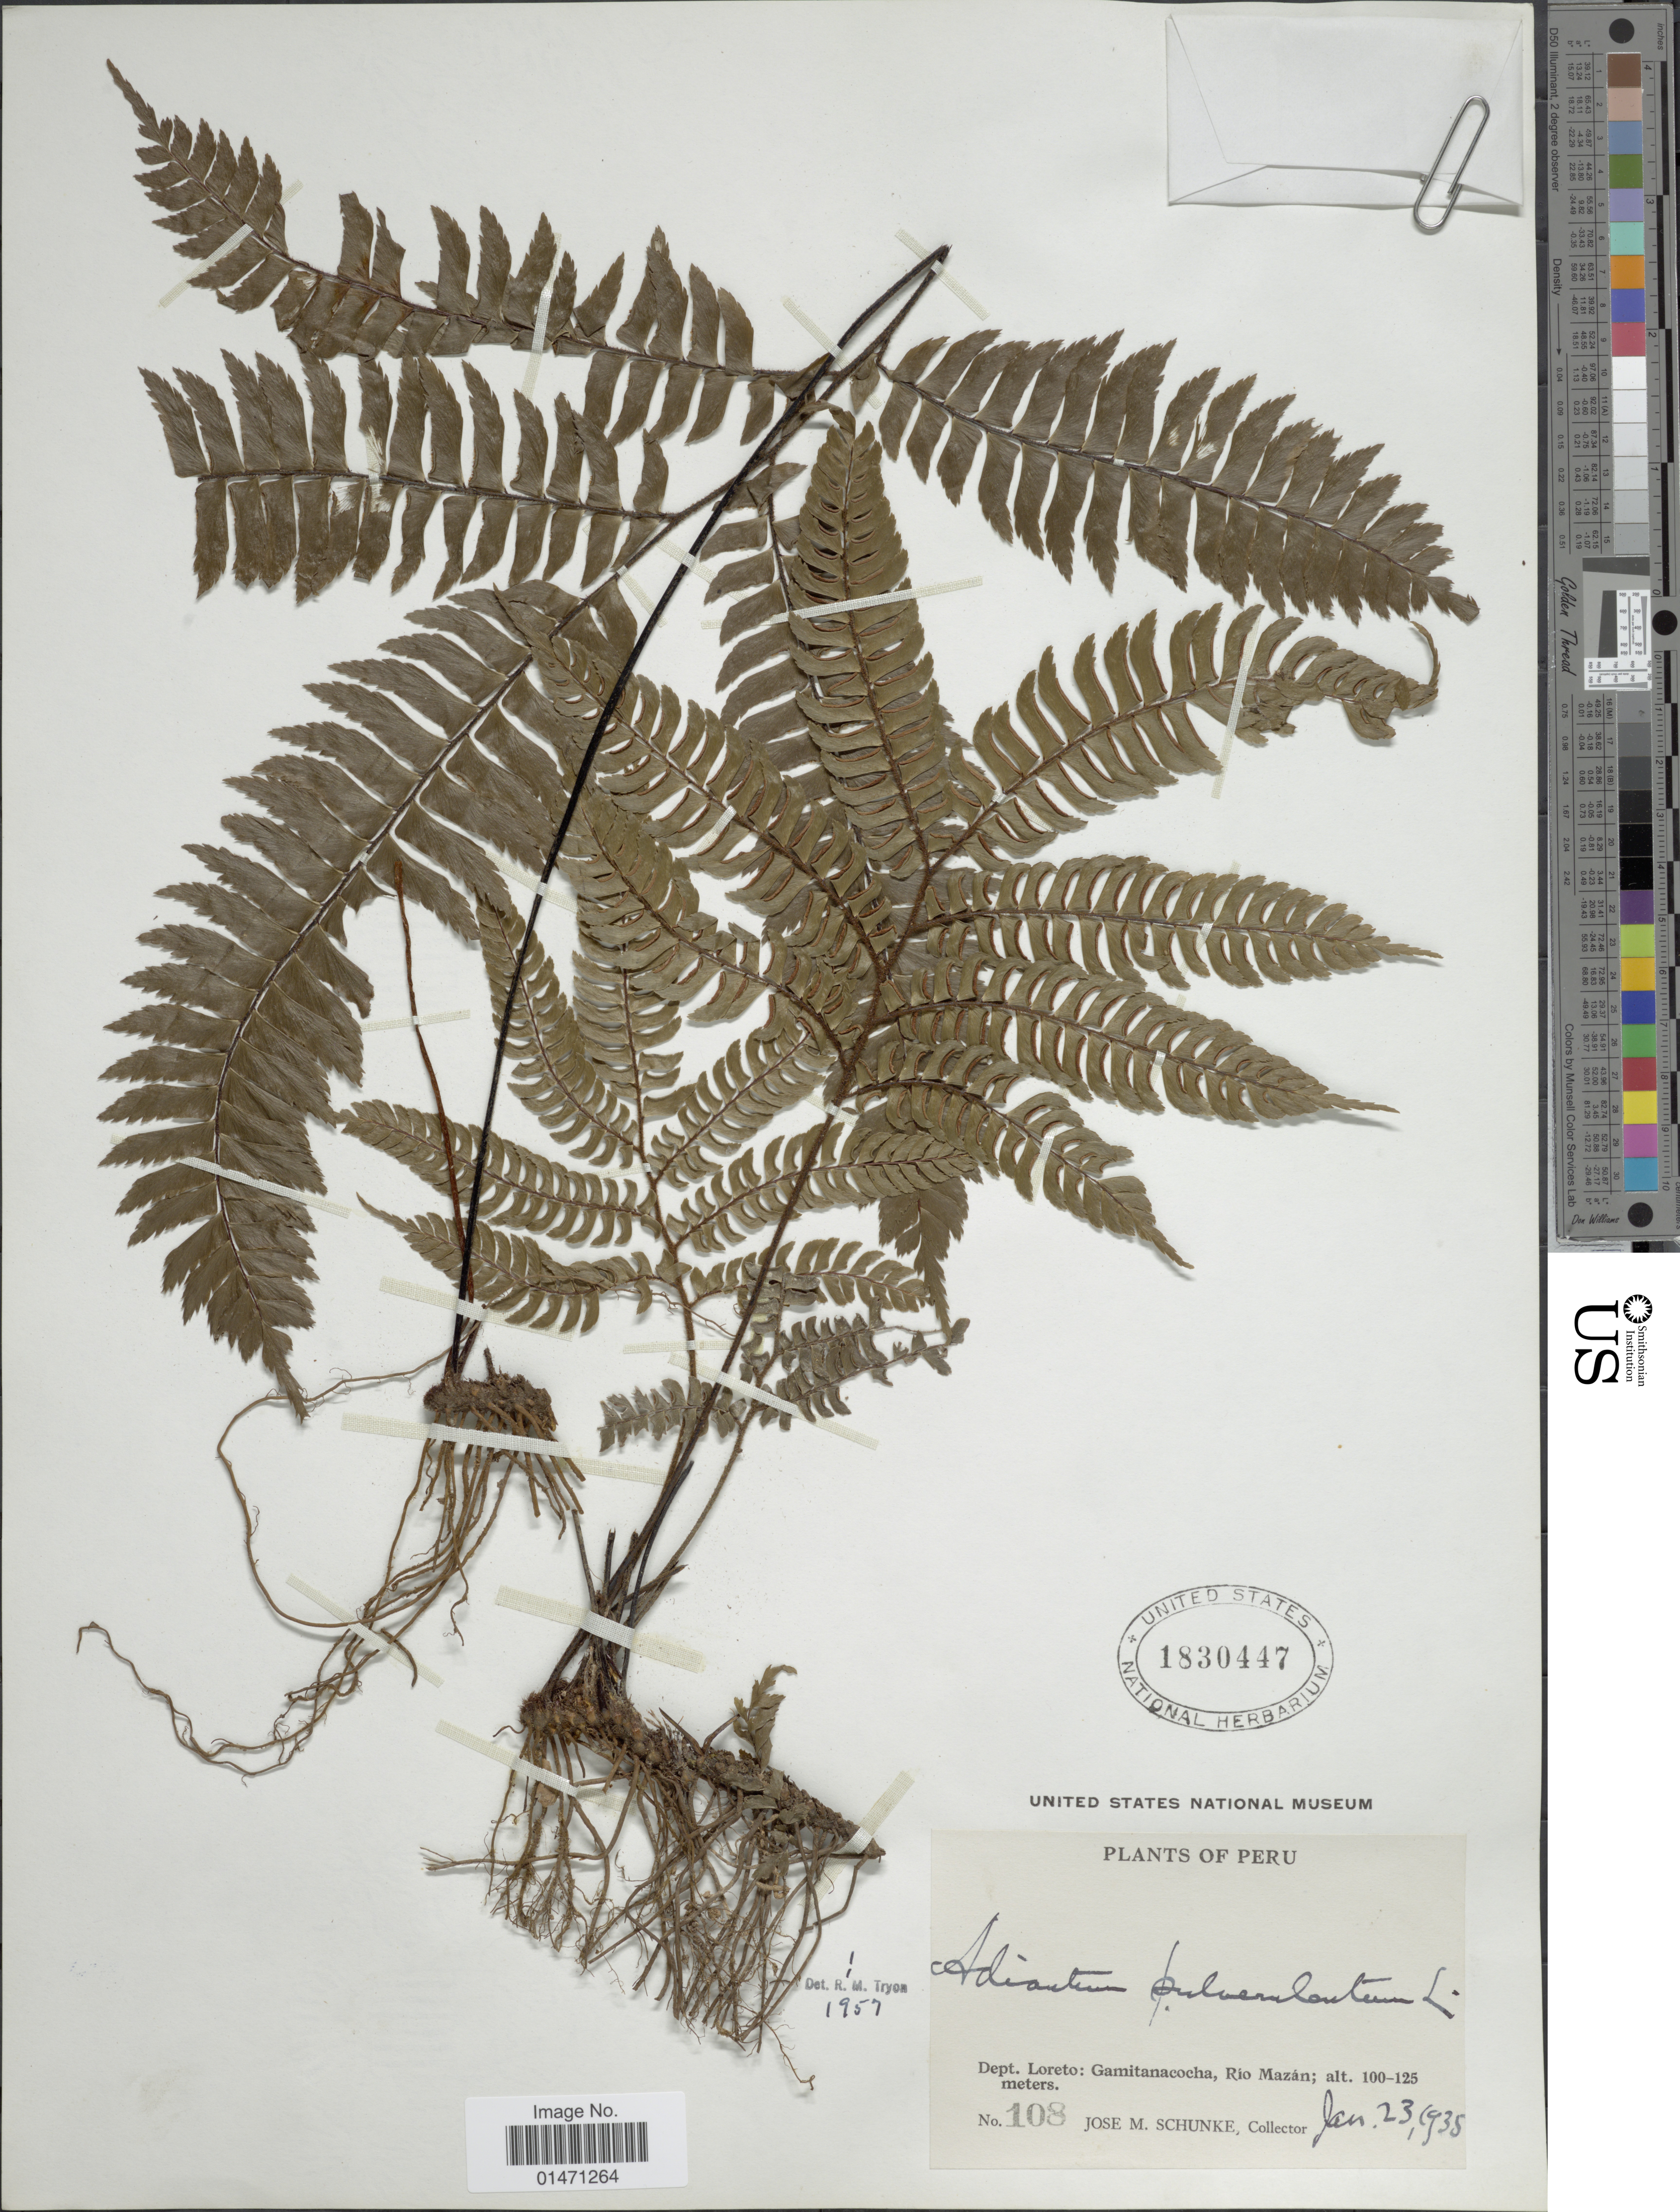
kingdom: Plantae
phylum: Tracheophyta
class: Polypodiopsida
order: Polypodiales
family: Pteridaceae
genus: Adiantum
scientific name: Adiantum pulverulentum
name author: L.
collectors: J. M. Schunke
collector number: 108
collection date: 1935-01-23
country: Peru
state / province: Loreto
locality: PLants of Peru, Dept. Loreto: Gamitanacocha, Rio Mazan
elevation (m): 100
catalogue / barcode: US 1830447